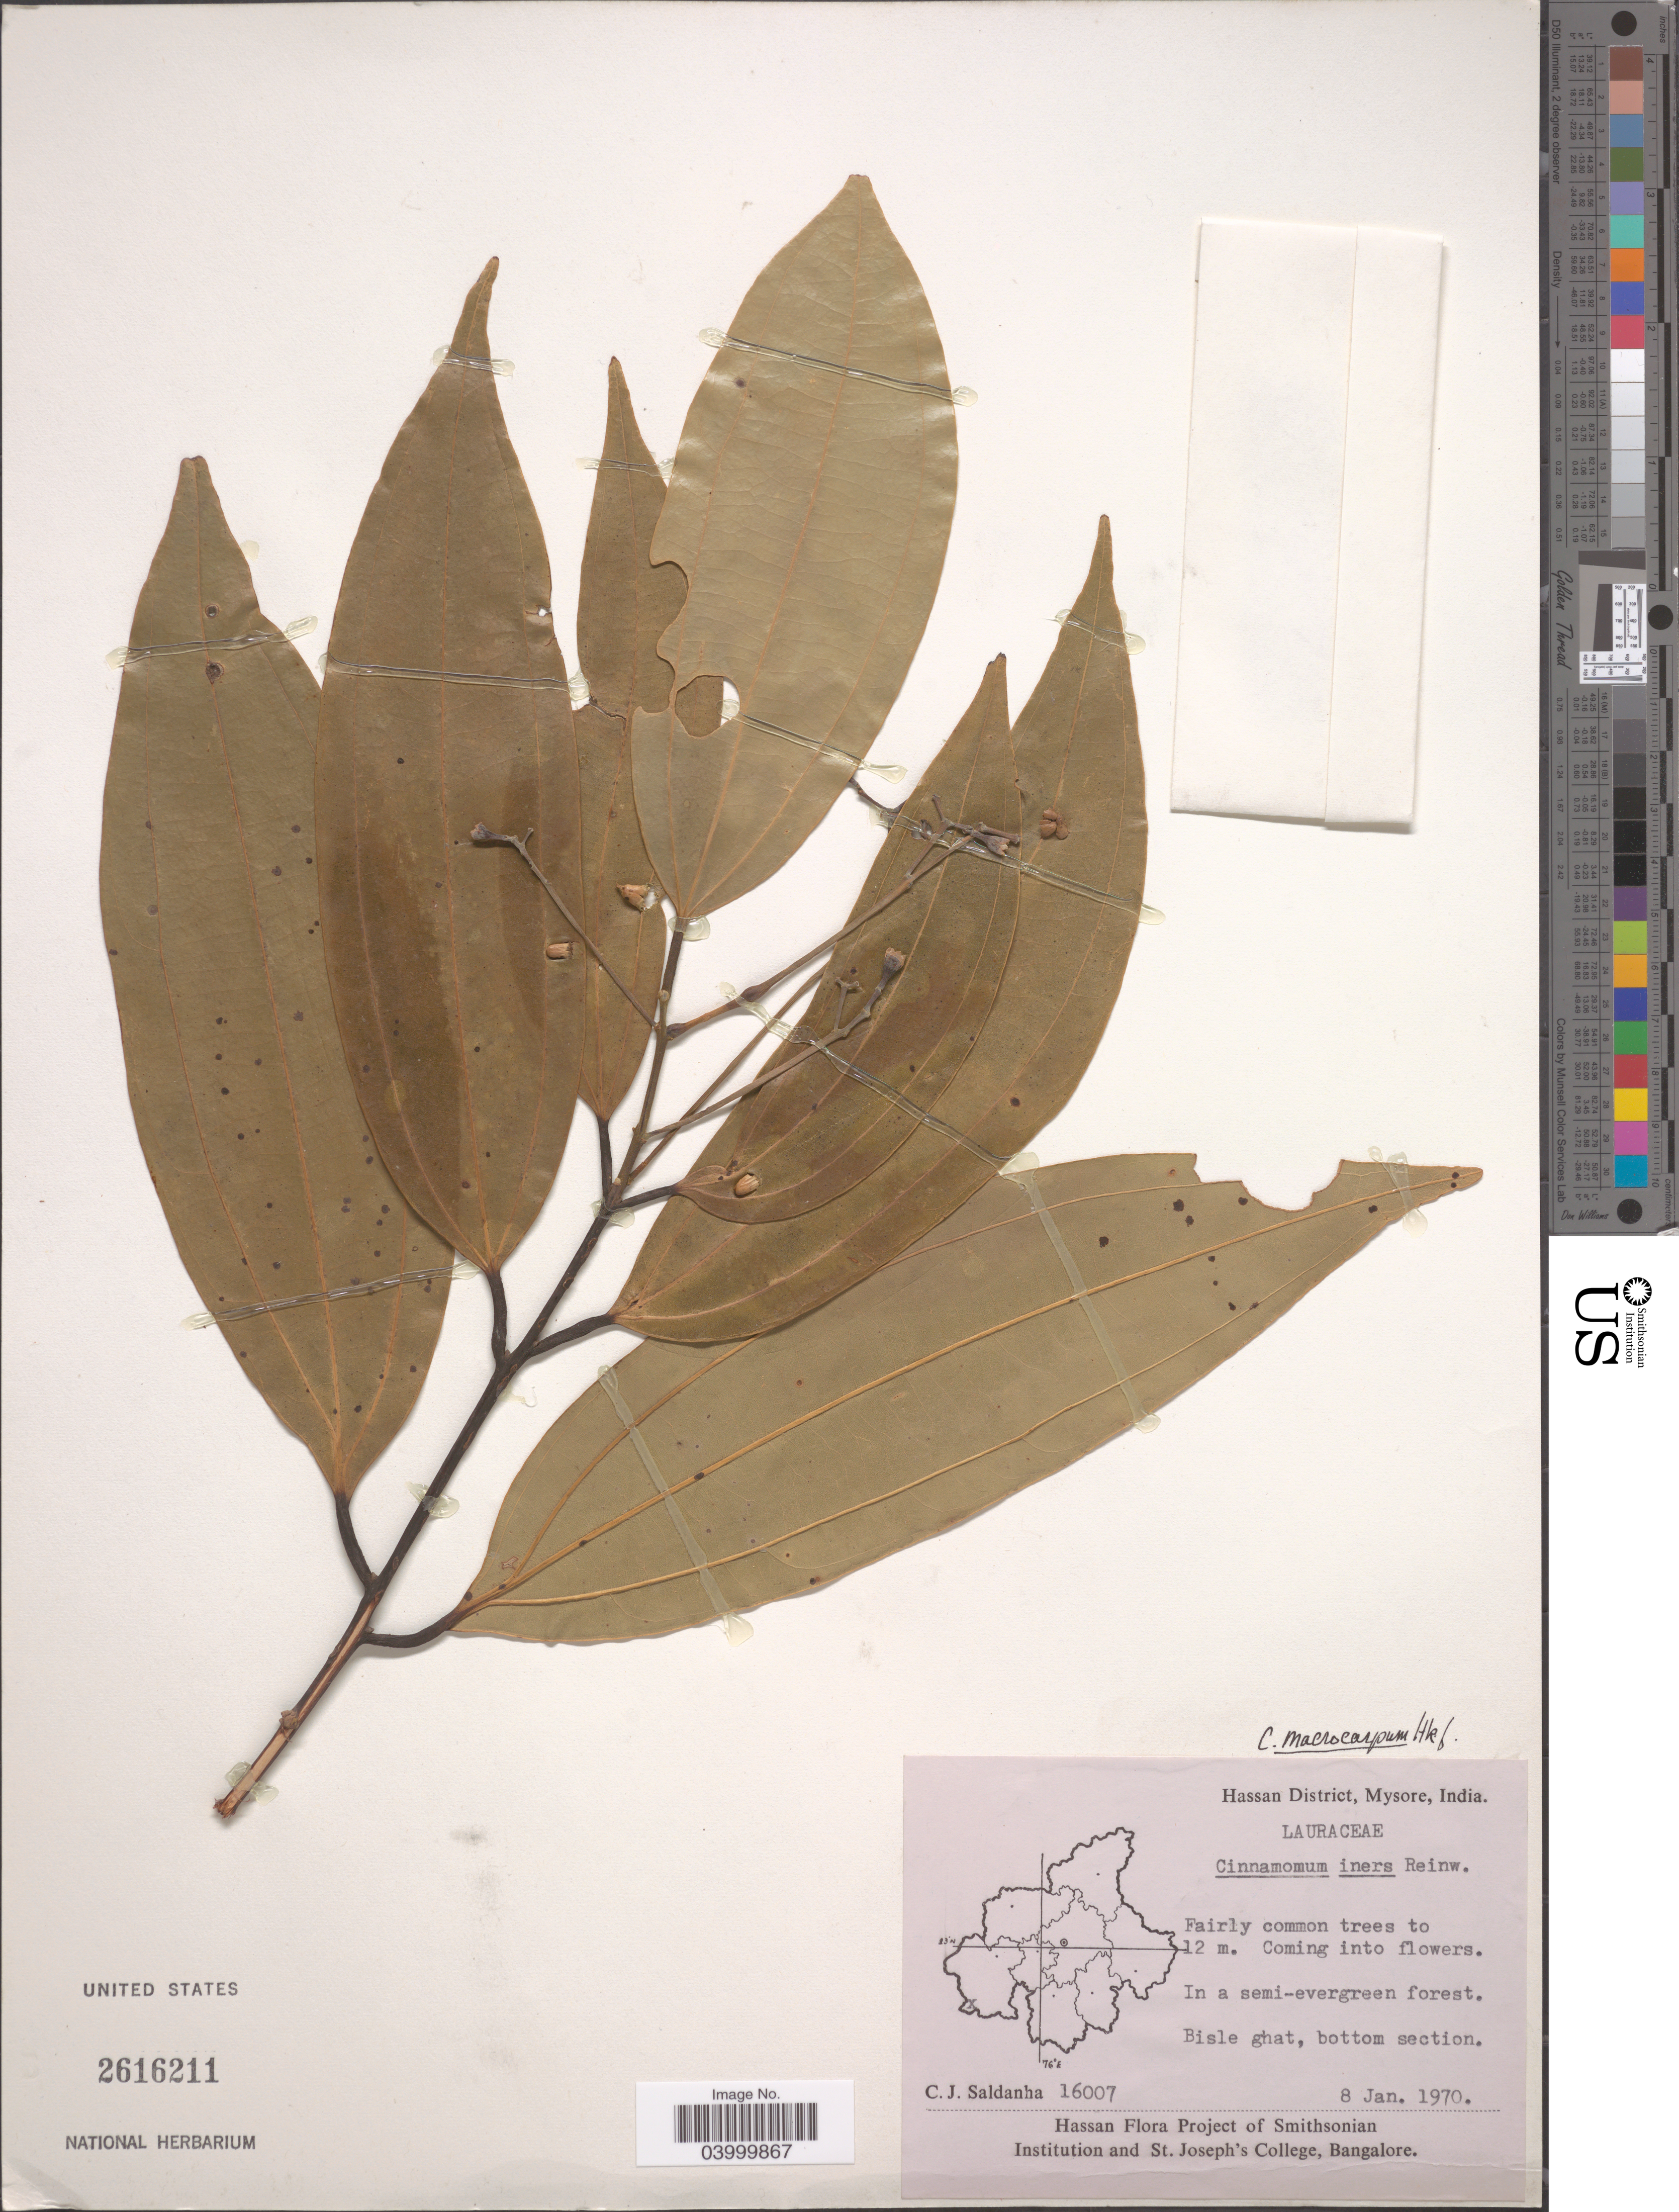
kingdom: Plantae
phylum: Tracheophyta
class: Magnoliopsida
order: Laurales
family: Lauraceae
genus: Cinnamomum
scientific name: Cinnamomum macrocarpum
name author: Hook. f.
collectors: C. J. Saldanha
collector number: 16007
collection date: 1970-01-08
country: India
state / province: Karnataka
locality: Hassan District, Mysore. Bisle ghat.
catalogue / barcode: US 2616211